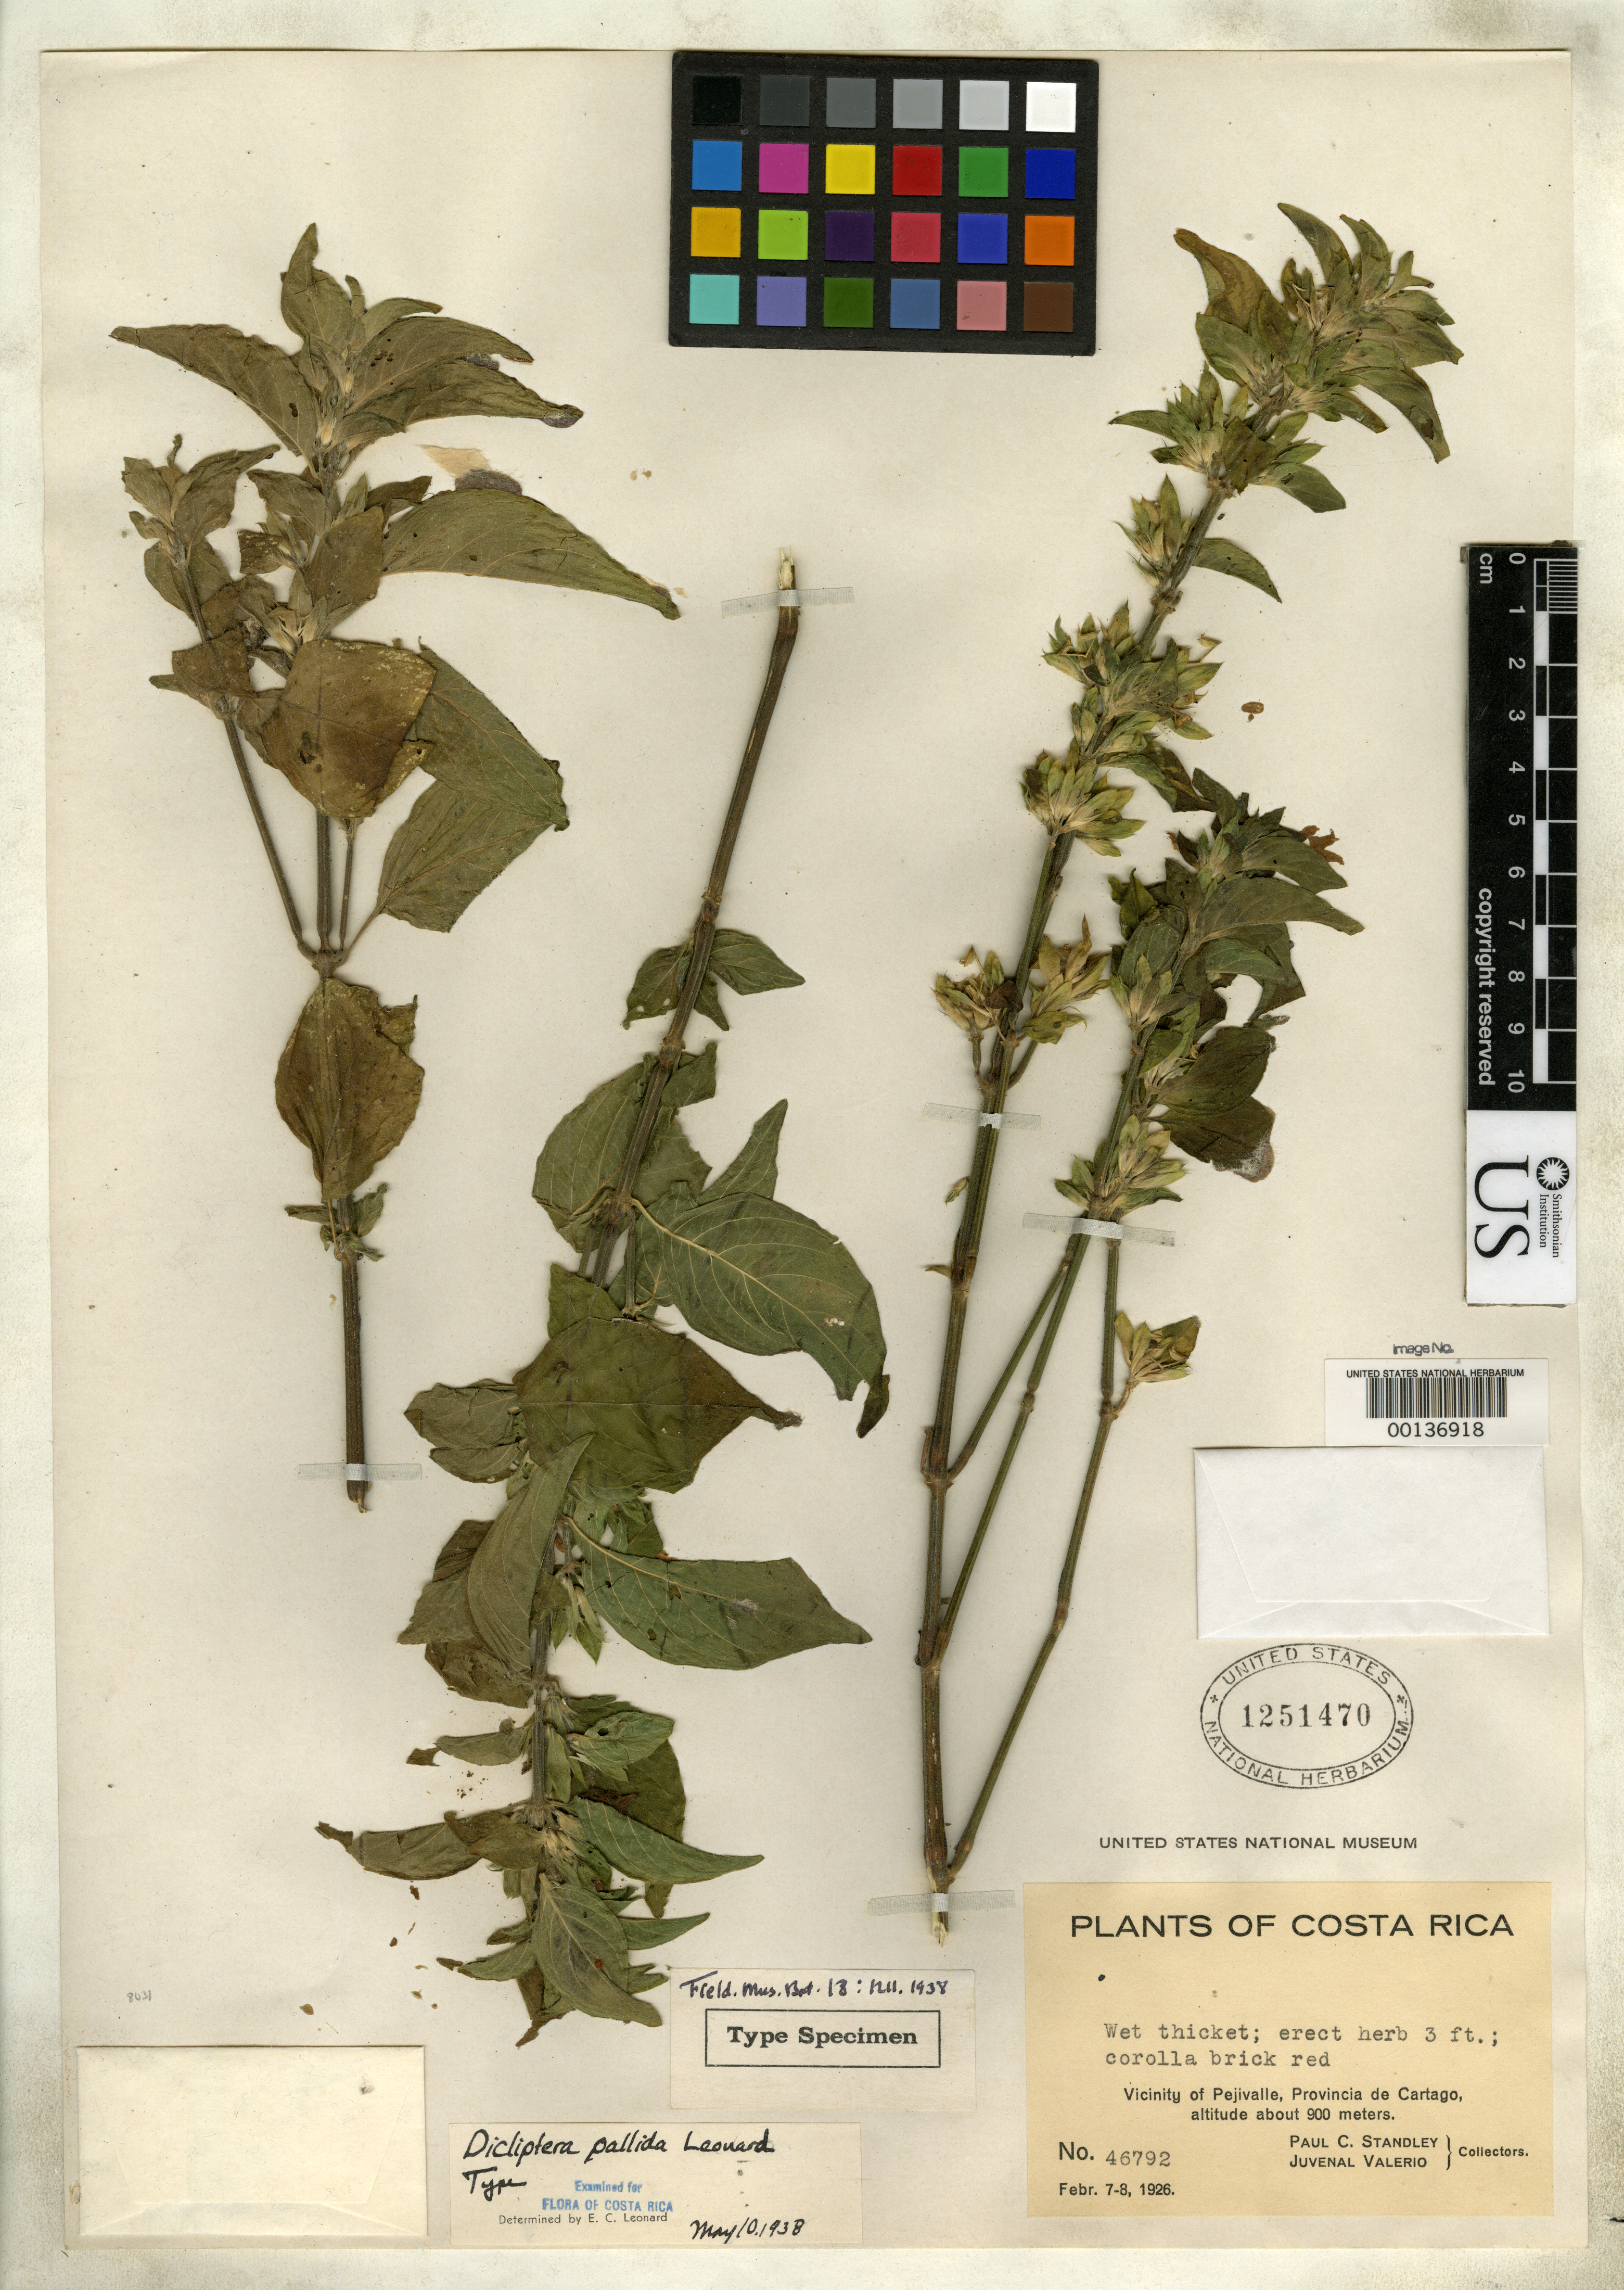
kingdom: Plantae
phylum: Tracheophyta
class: Magnoliopsida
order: Lamiales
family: Acanthaceae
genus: Dicliptera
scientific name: Dicliptera pallida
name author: Leonard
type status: Holotype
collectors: P. C. Standley & J. Valerio R.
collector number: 46792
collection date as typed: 07 Feb 1926 to 08 Feb 1926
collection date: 1926-02-07/1926-02-08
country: Costa Rica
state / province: Cartago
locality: Vicinity of Pejivalle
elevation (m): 900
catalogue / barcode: US 1251470